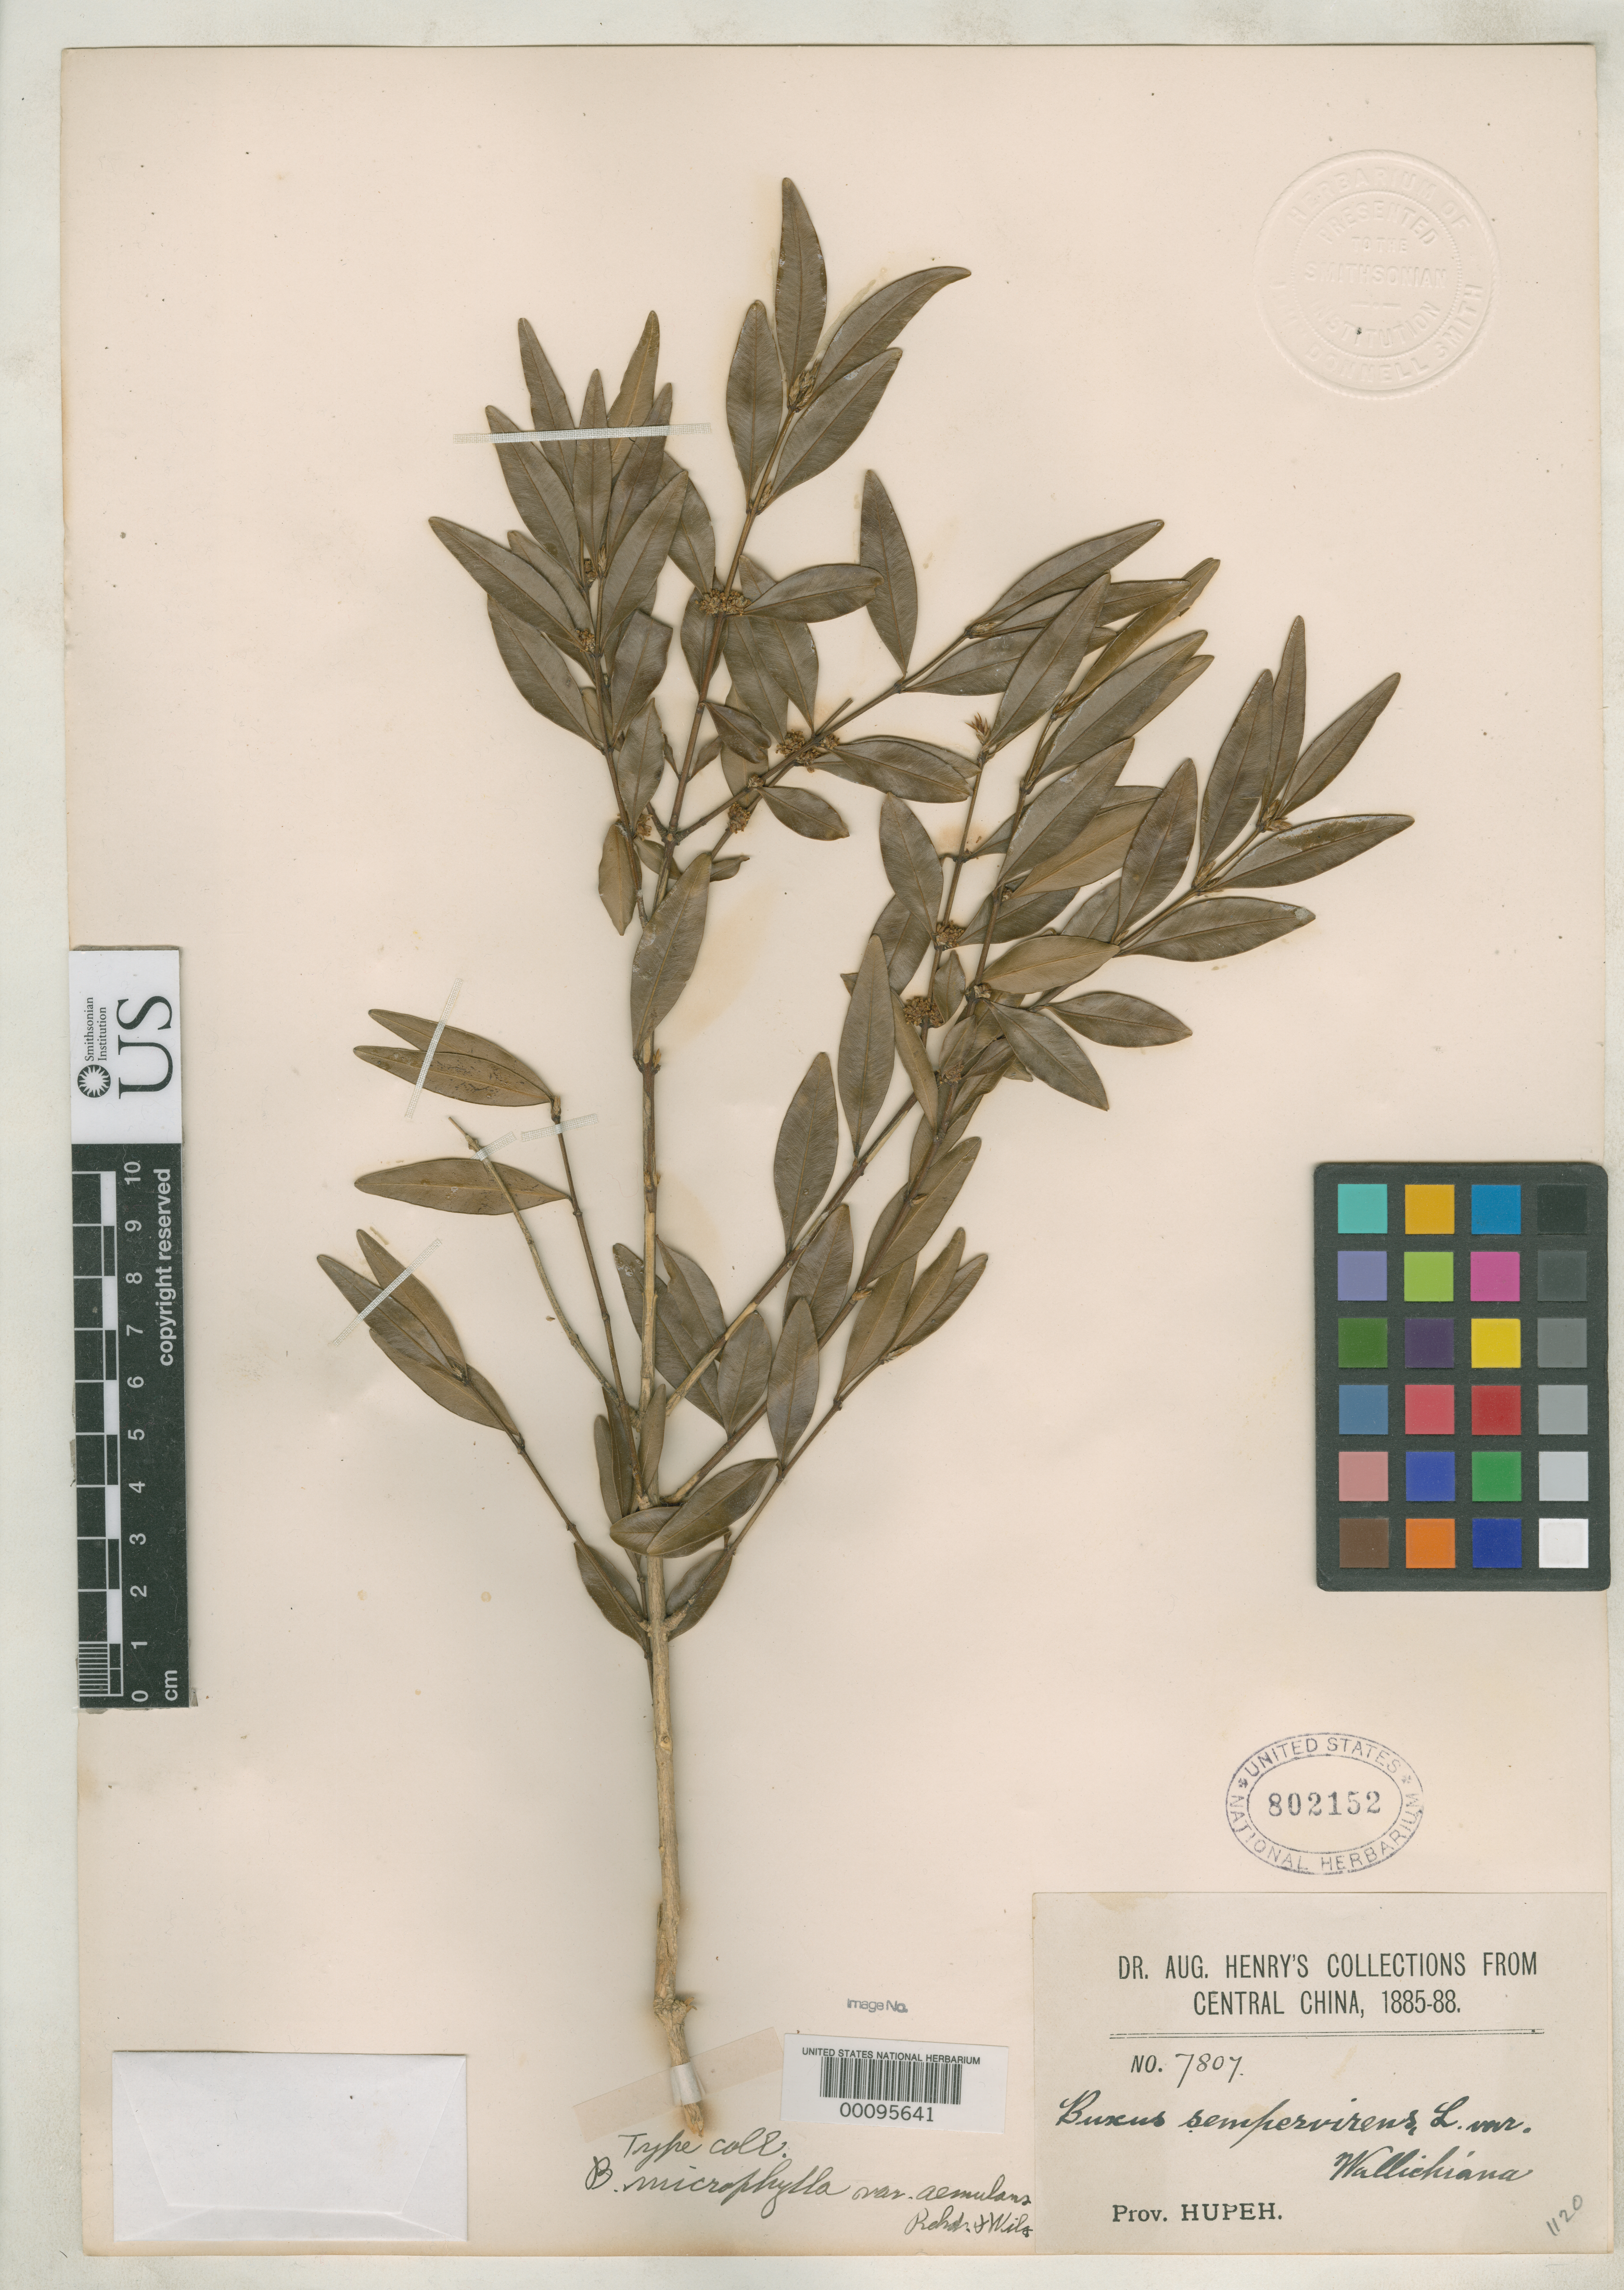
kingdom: Plantae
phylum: Tracheophyta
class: Magnoliopsida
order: Buxales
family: Buxaceae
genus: Buxus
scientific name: Buxus microphylla var. aemulans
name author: Rehder & E.H. Wilson in Sarg.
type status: Isotype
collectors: A. Henry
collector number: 7807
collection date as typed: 1885-88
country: China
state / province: Hubei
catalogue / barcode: US 802152